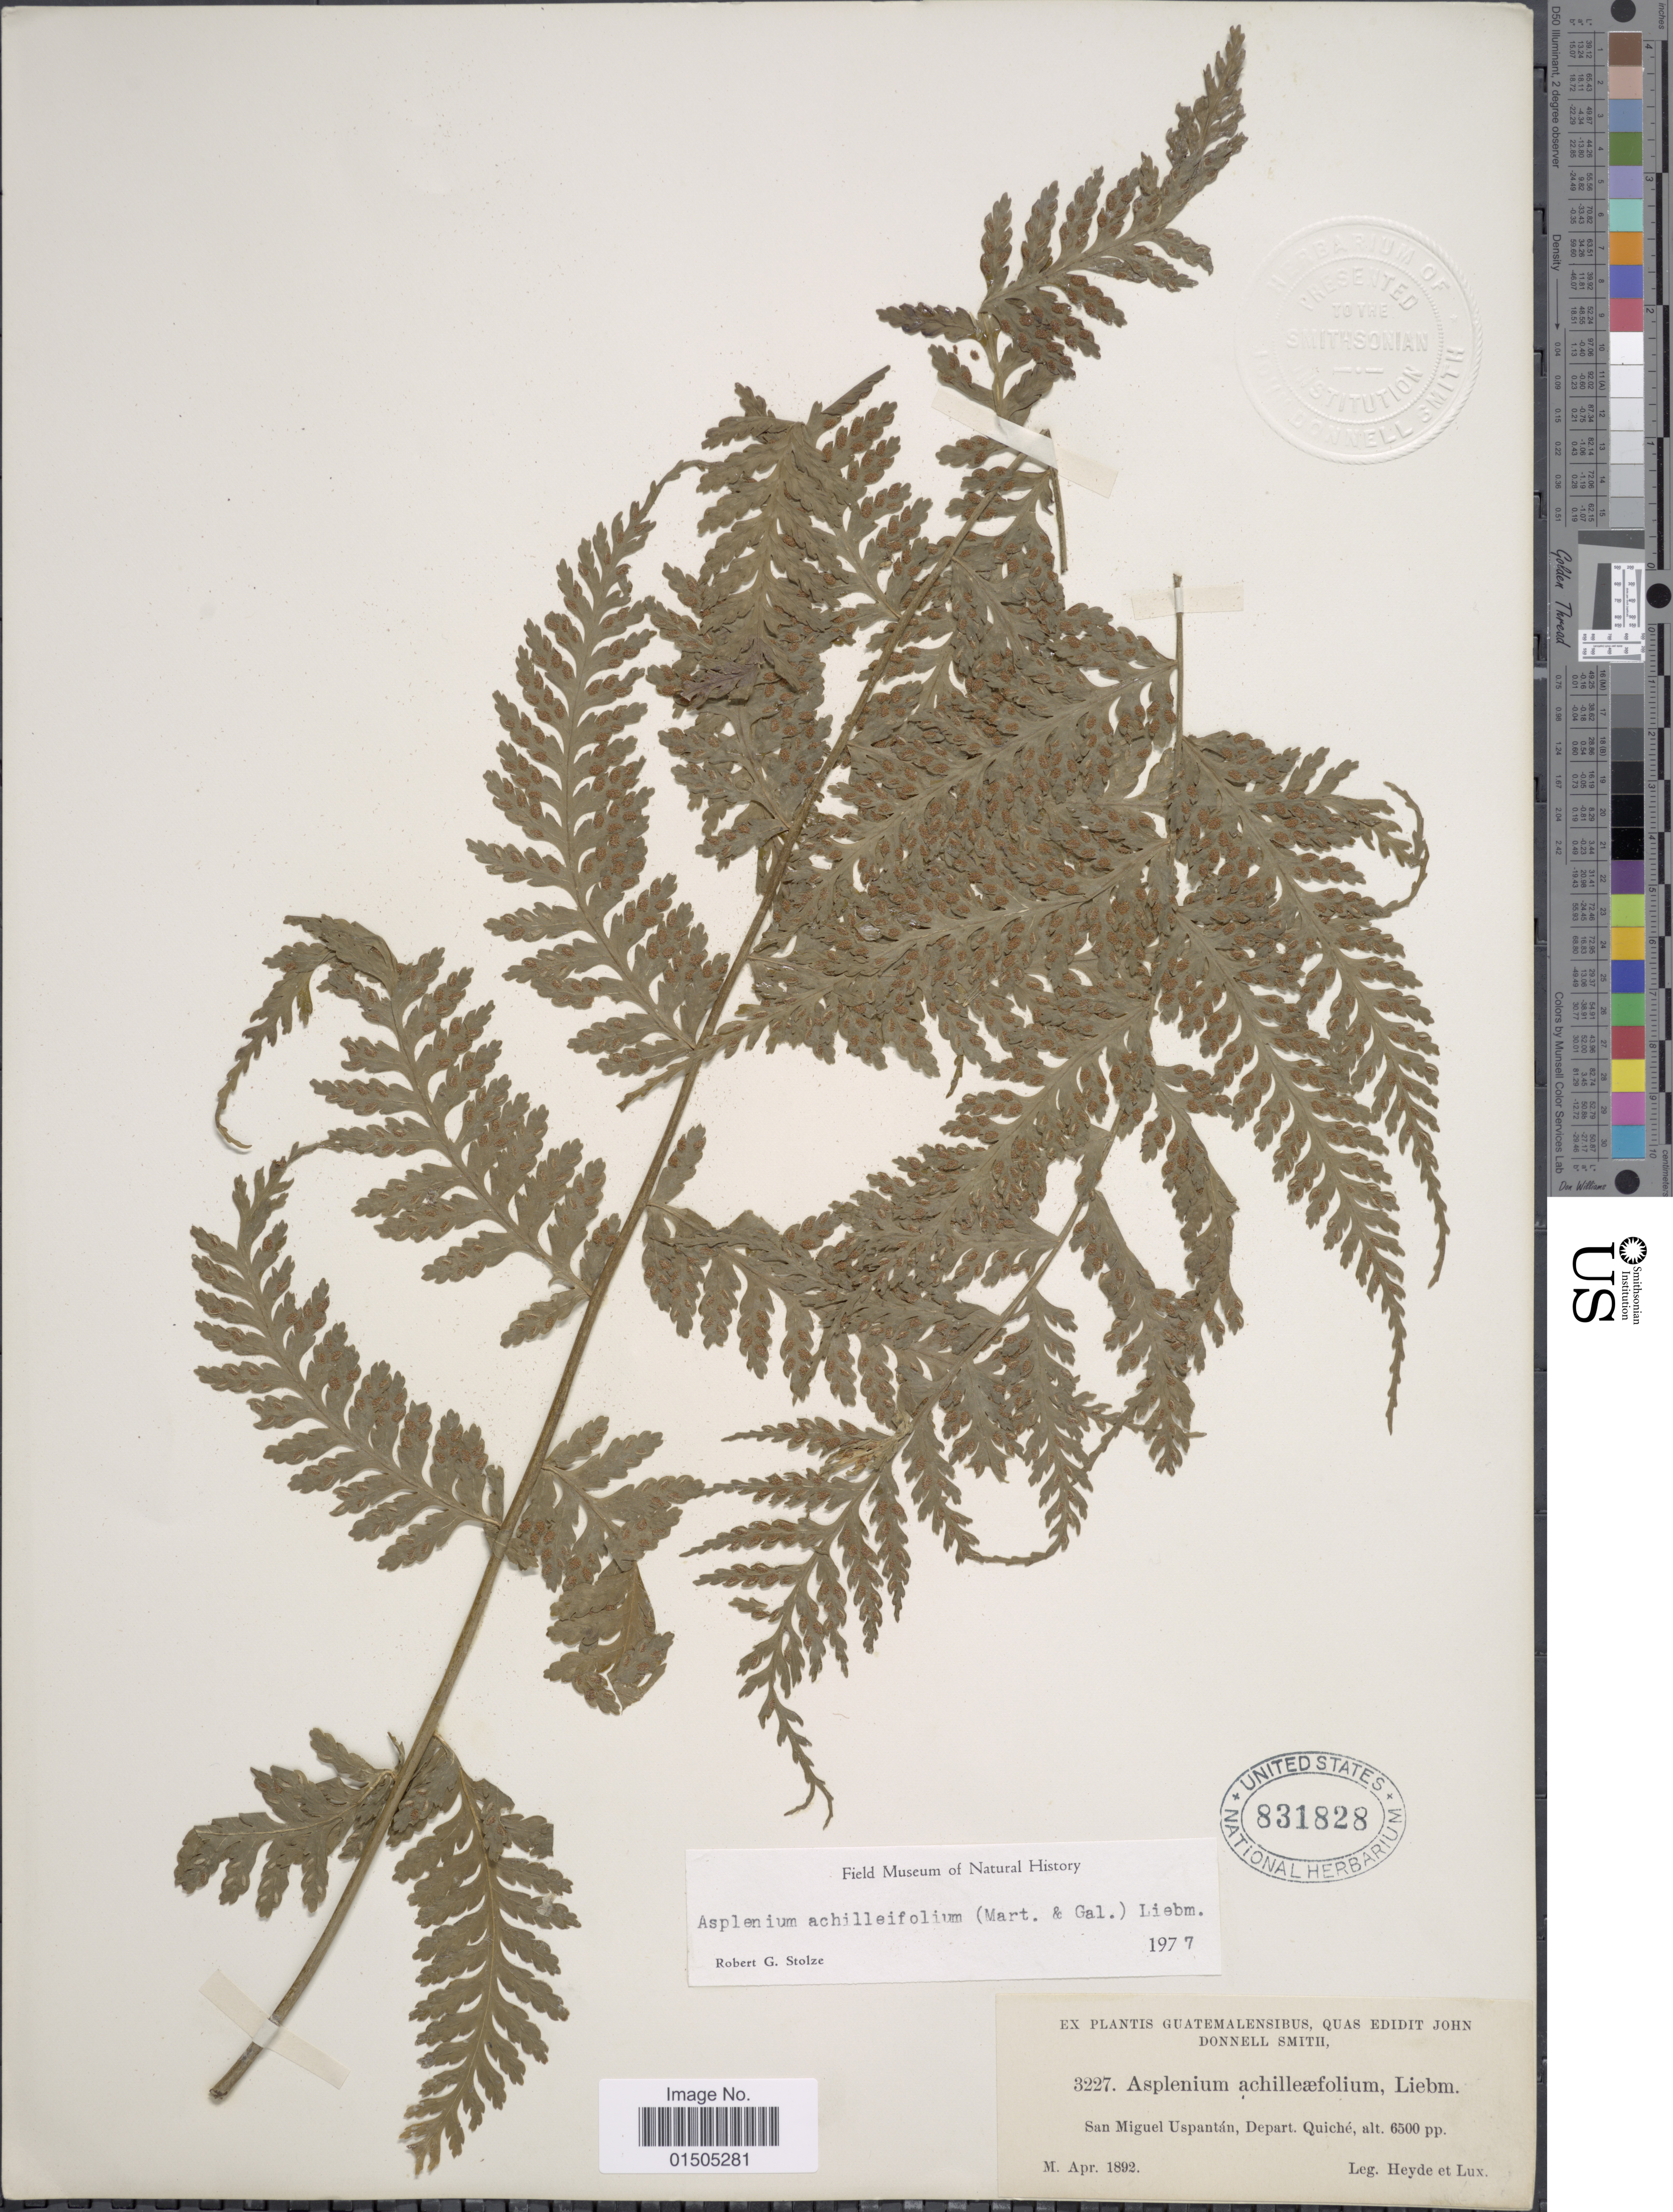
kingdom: Plantae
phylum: Tracheophyta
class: Polypodiopsida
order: Polypodiales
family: Aspleniaceae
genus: Asplenium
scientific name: Asplenium achilleifolium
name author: (M. Martens & Galeotti) Liebm.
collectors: Heyde & Lux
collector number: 3227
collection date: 1892-04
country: Guatemala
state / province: El Quiché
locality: San Miguel Uspantán.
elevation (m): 1981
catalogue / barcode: US 831828